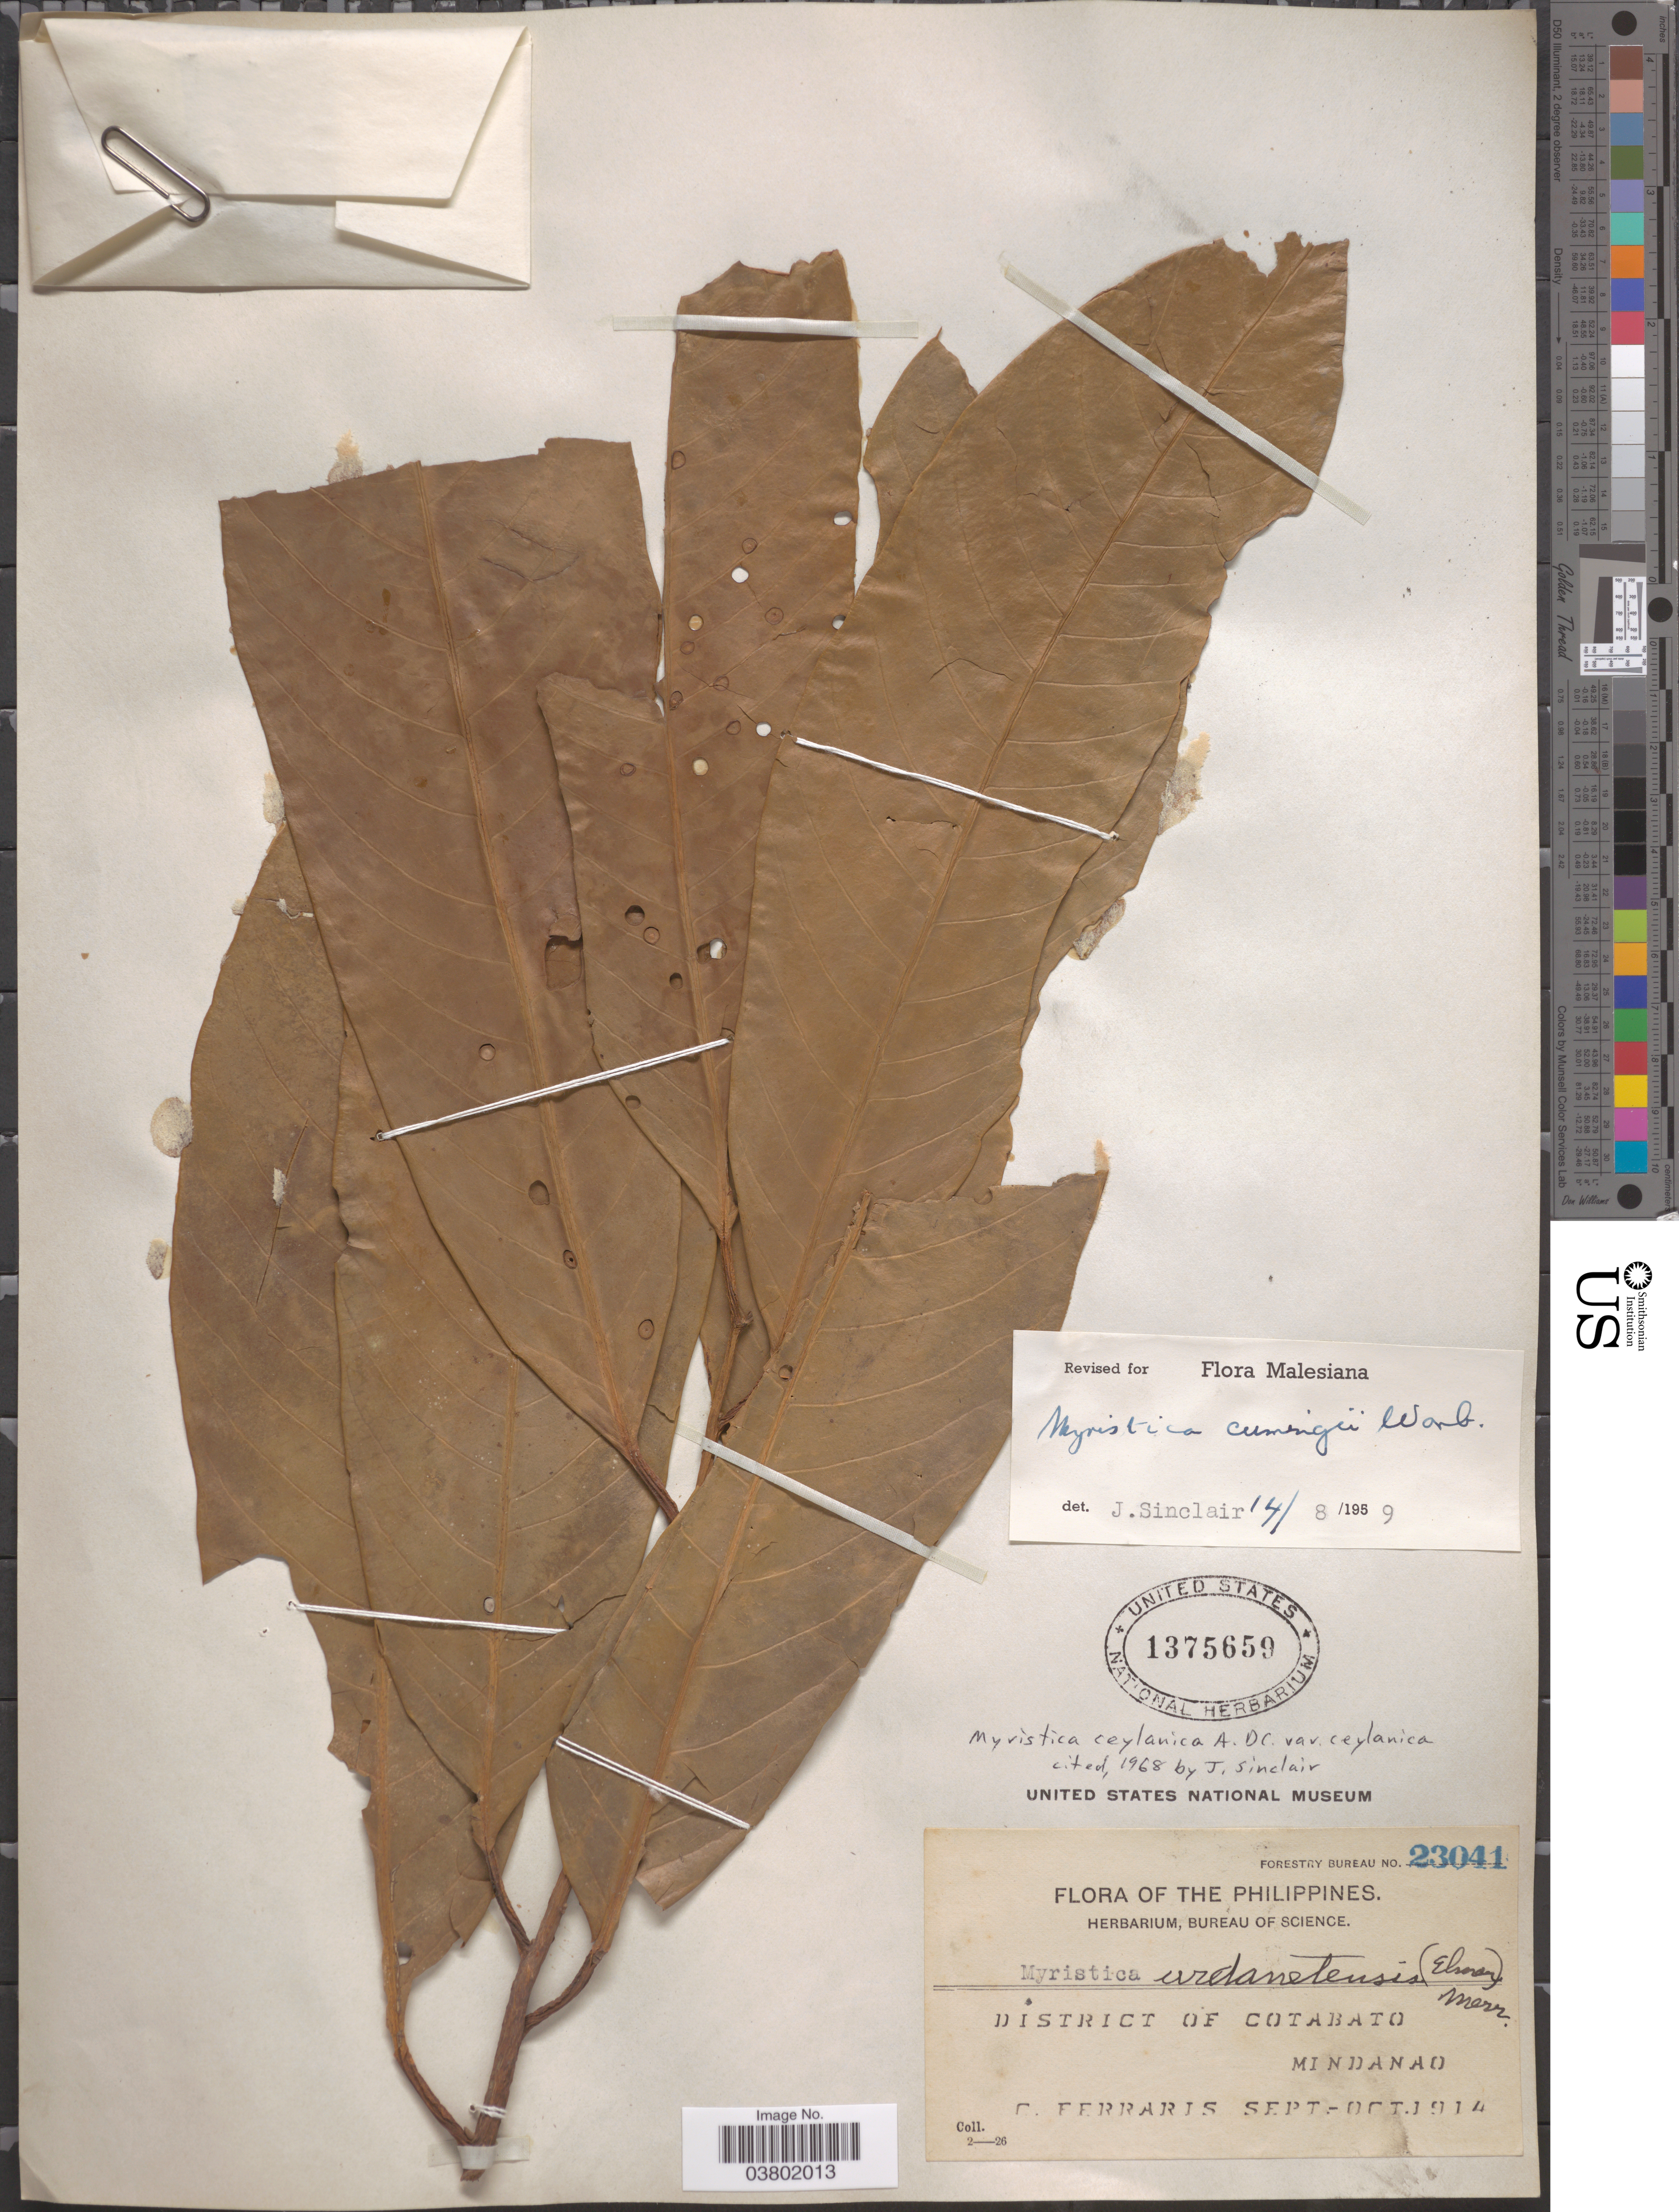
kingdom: Plantae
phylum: Tracheophyta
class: Magnoliopsida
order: Magnoliales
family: Myristicaceae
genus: Myristica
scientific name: Myristica ceylanica var. ceylanica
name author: A. DC.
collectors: C. Ferraris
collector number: Forestry Bureau 23041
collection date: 1914-09/1914-10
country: Philippines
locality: District of Cotabato. Mindanao.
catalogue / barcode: US 1375659